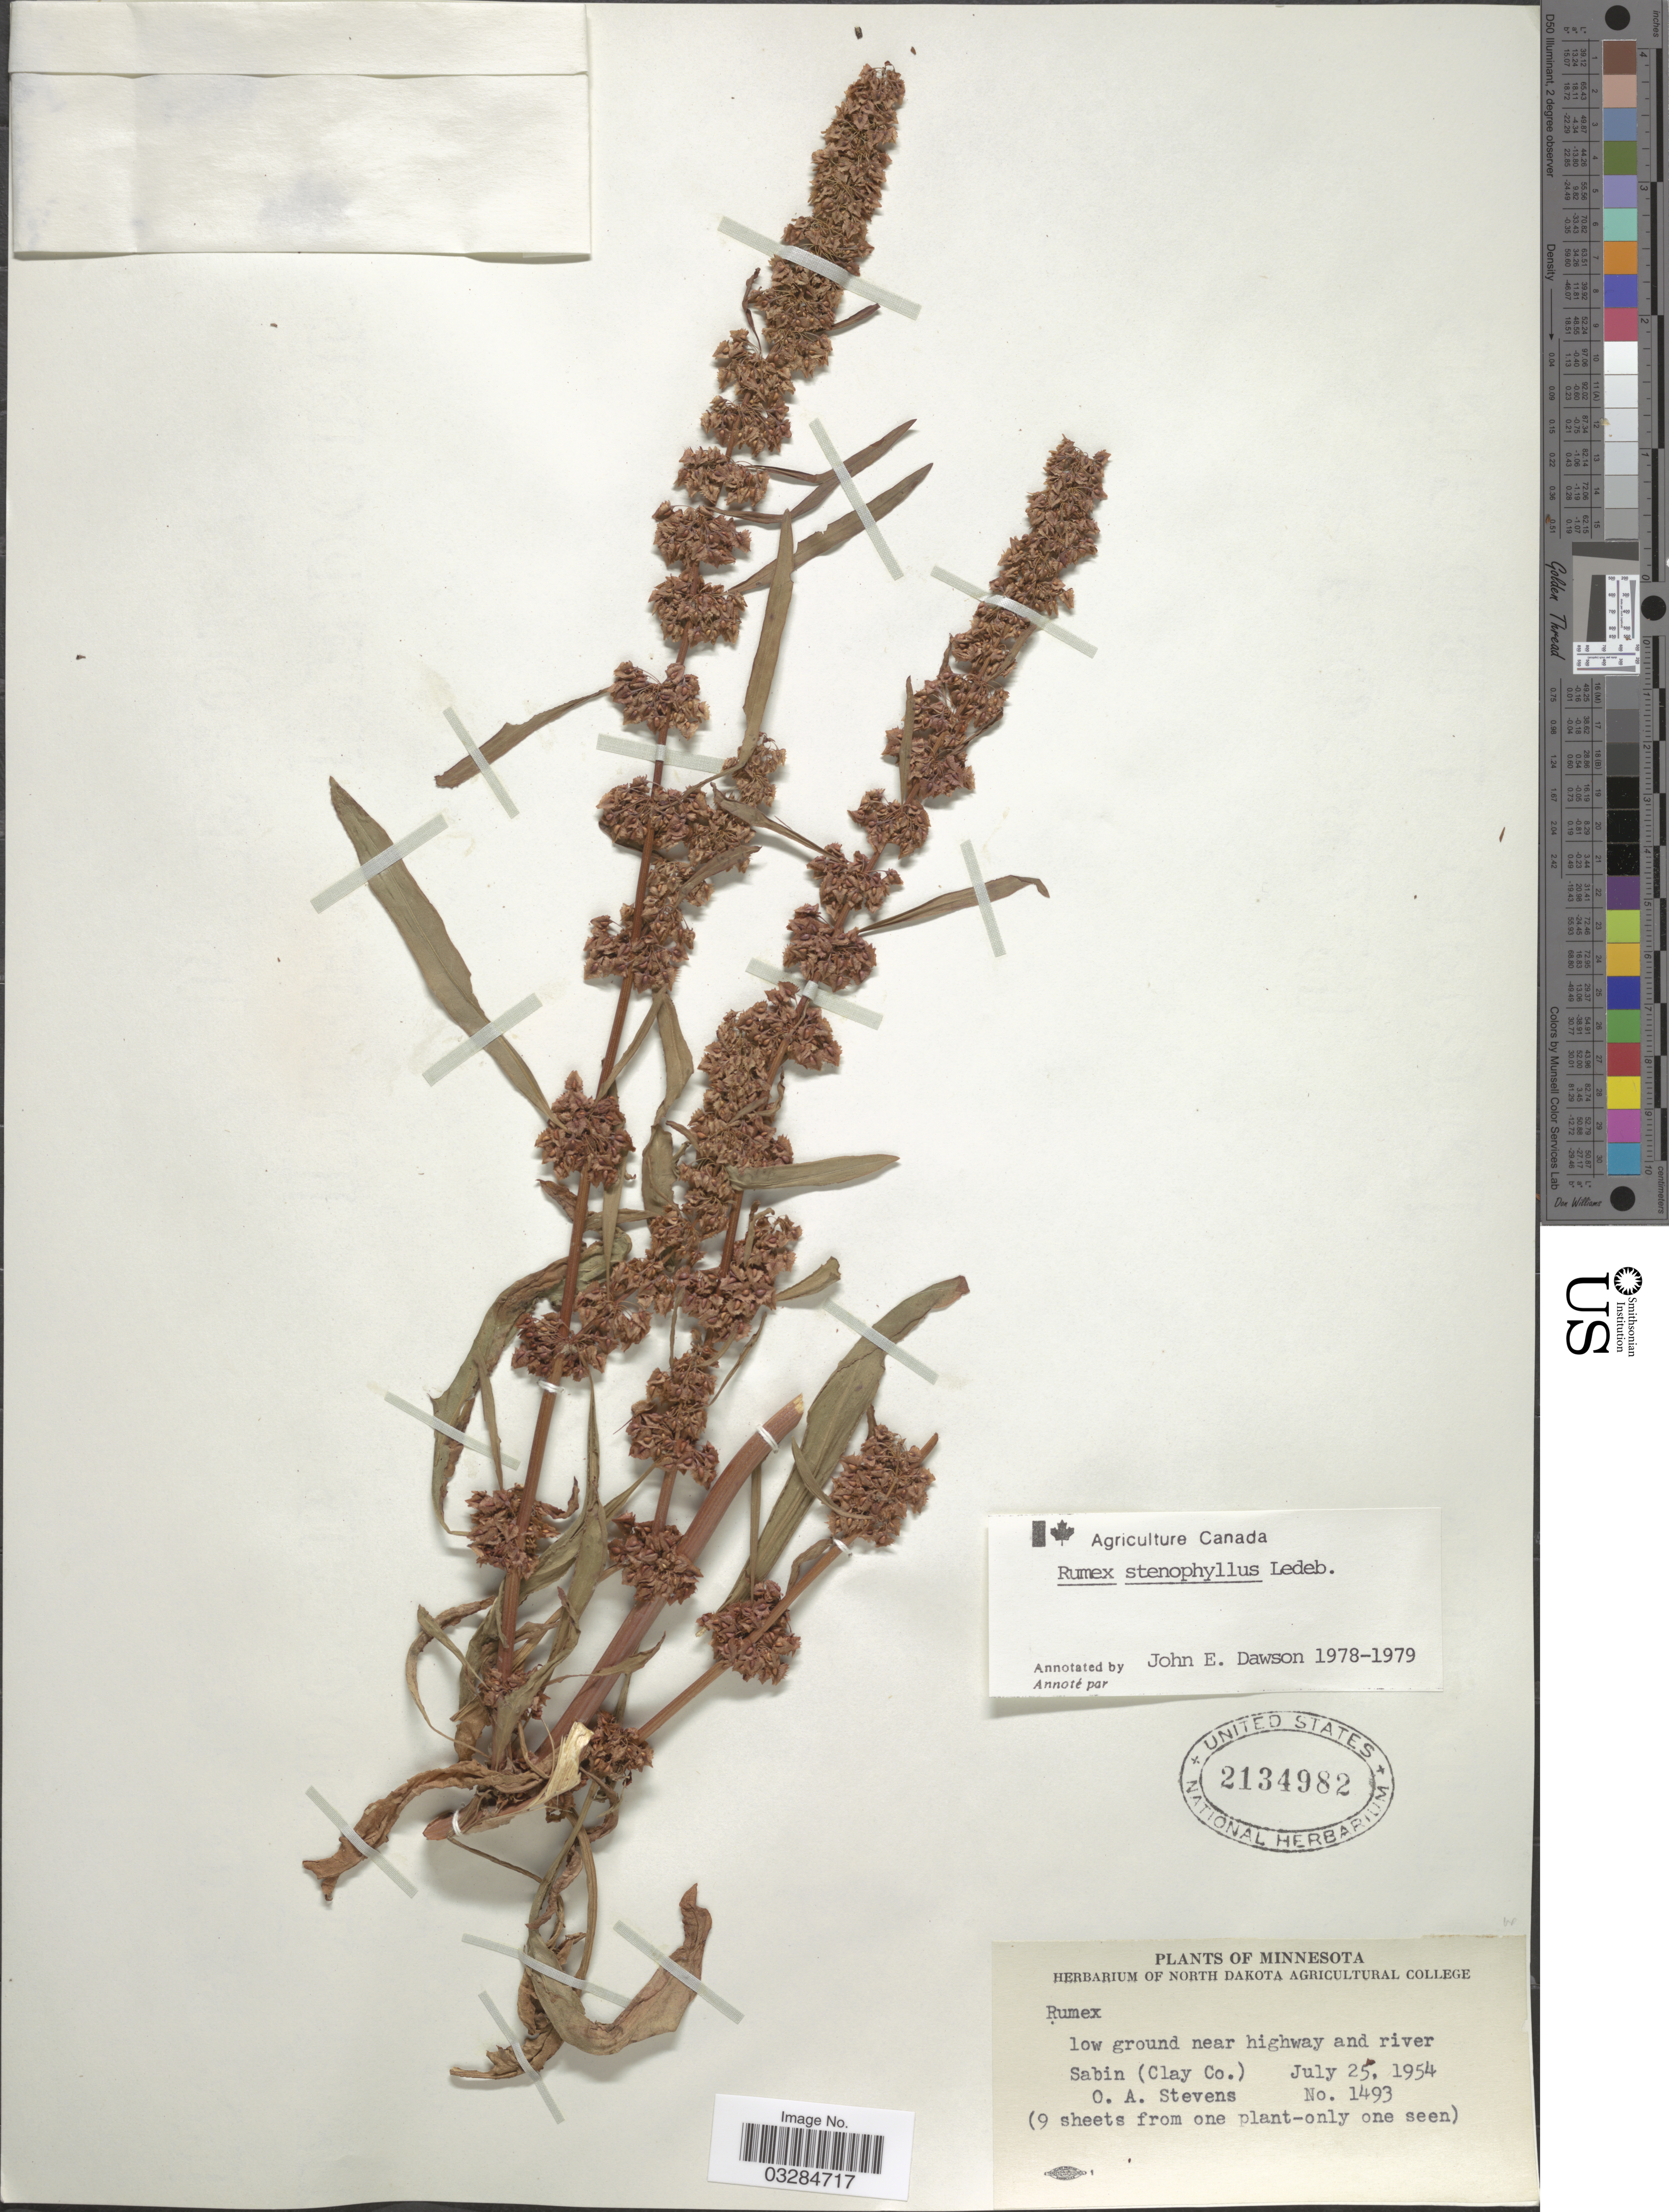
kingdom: Plantae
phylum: Tracheophyta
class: Magnoliopsida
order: Caryophyllales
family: Polygonaceae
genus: Rumex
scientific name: Rumex stenophyllus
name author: Ledeb.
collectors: O. A. Stevens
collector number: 1493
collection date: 1954-07-25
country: United States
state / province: Minnesota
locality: Sabin(Clay Co.).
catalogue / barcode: US 2134982